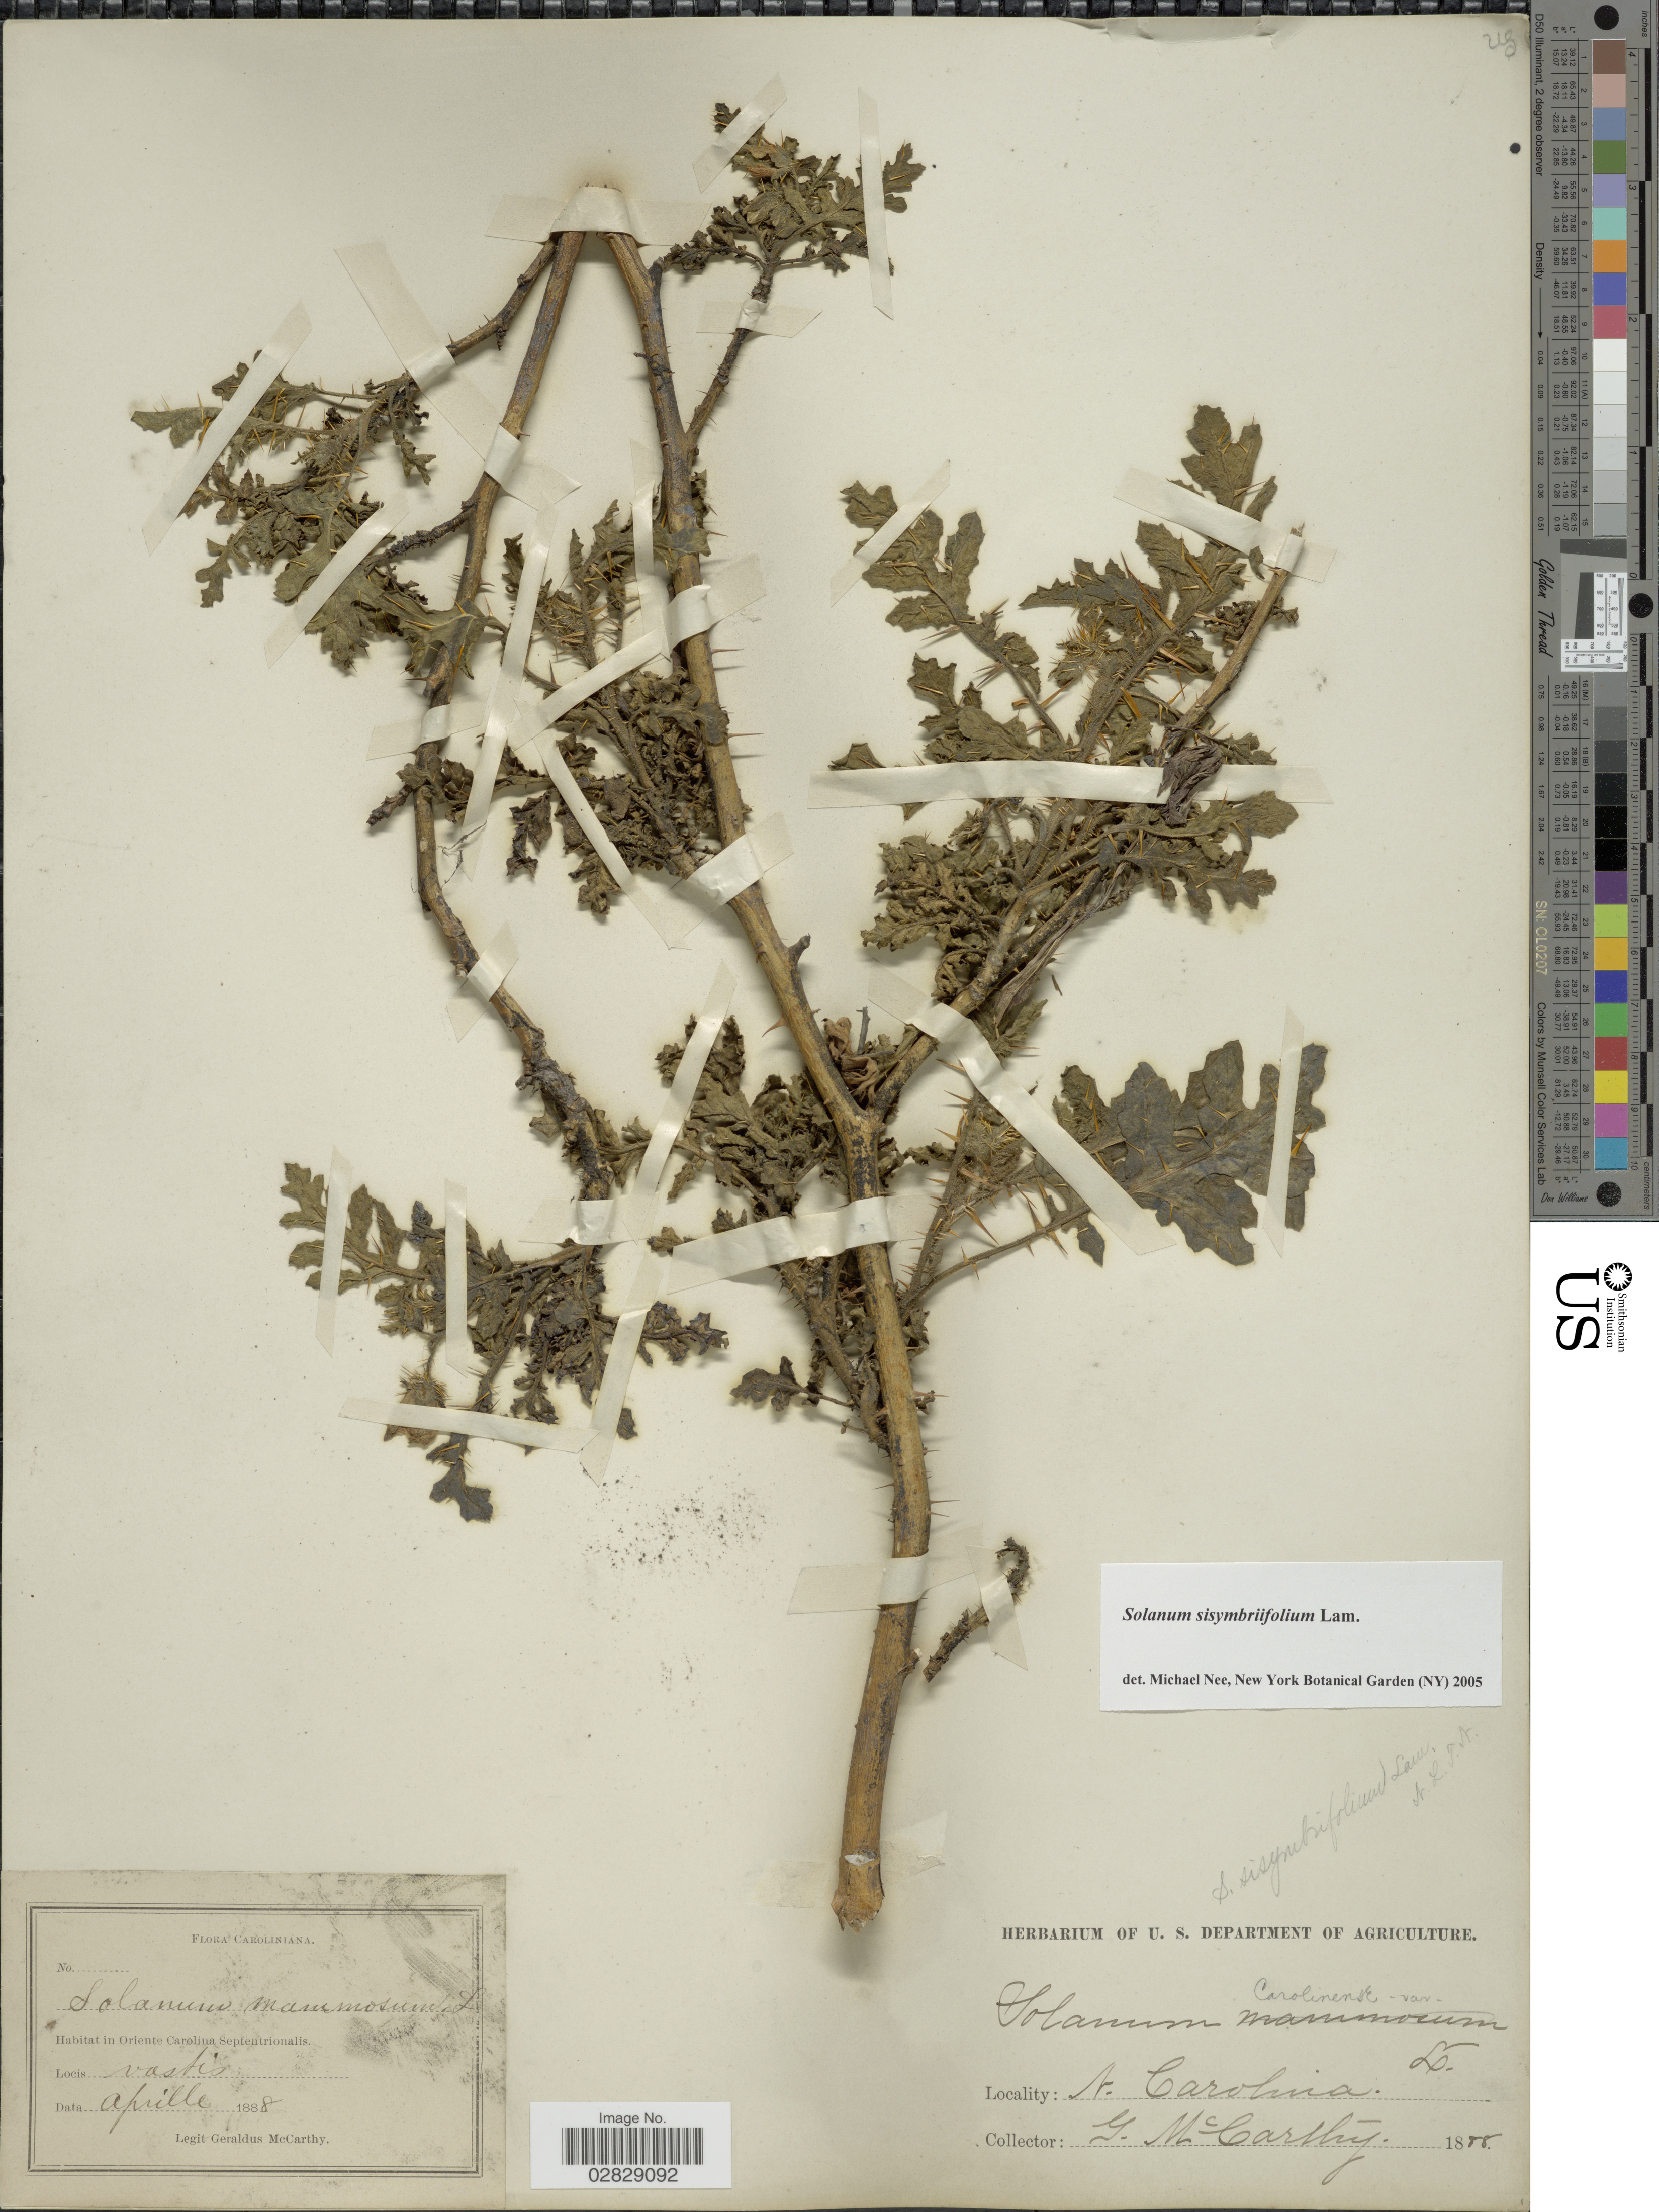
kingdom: Plantae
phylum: Tracheophyta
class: Magnoliopsida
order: Solanales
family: Solanaceae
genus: Solanum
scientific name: Solanum sisymbrifolium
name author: Lam.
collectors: M. McCarthy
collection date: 1888-04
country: United States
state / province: North Carolina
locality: In Oriente Carolina Septentrionalis. Caroliniana.